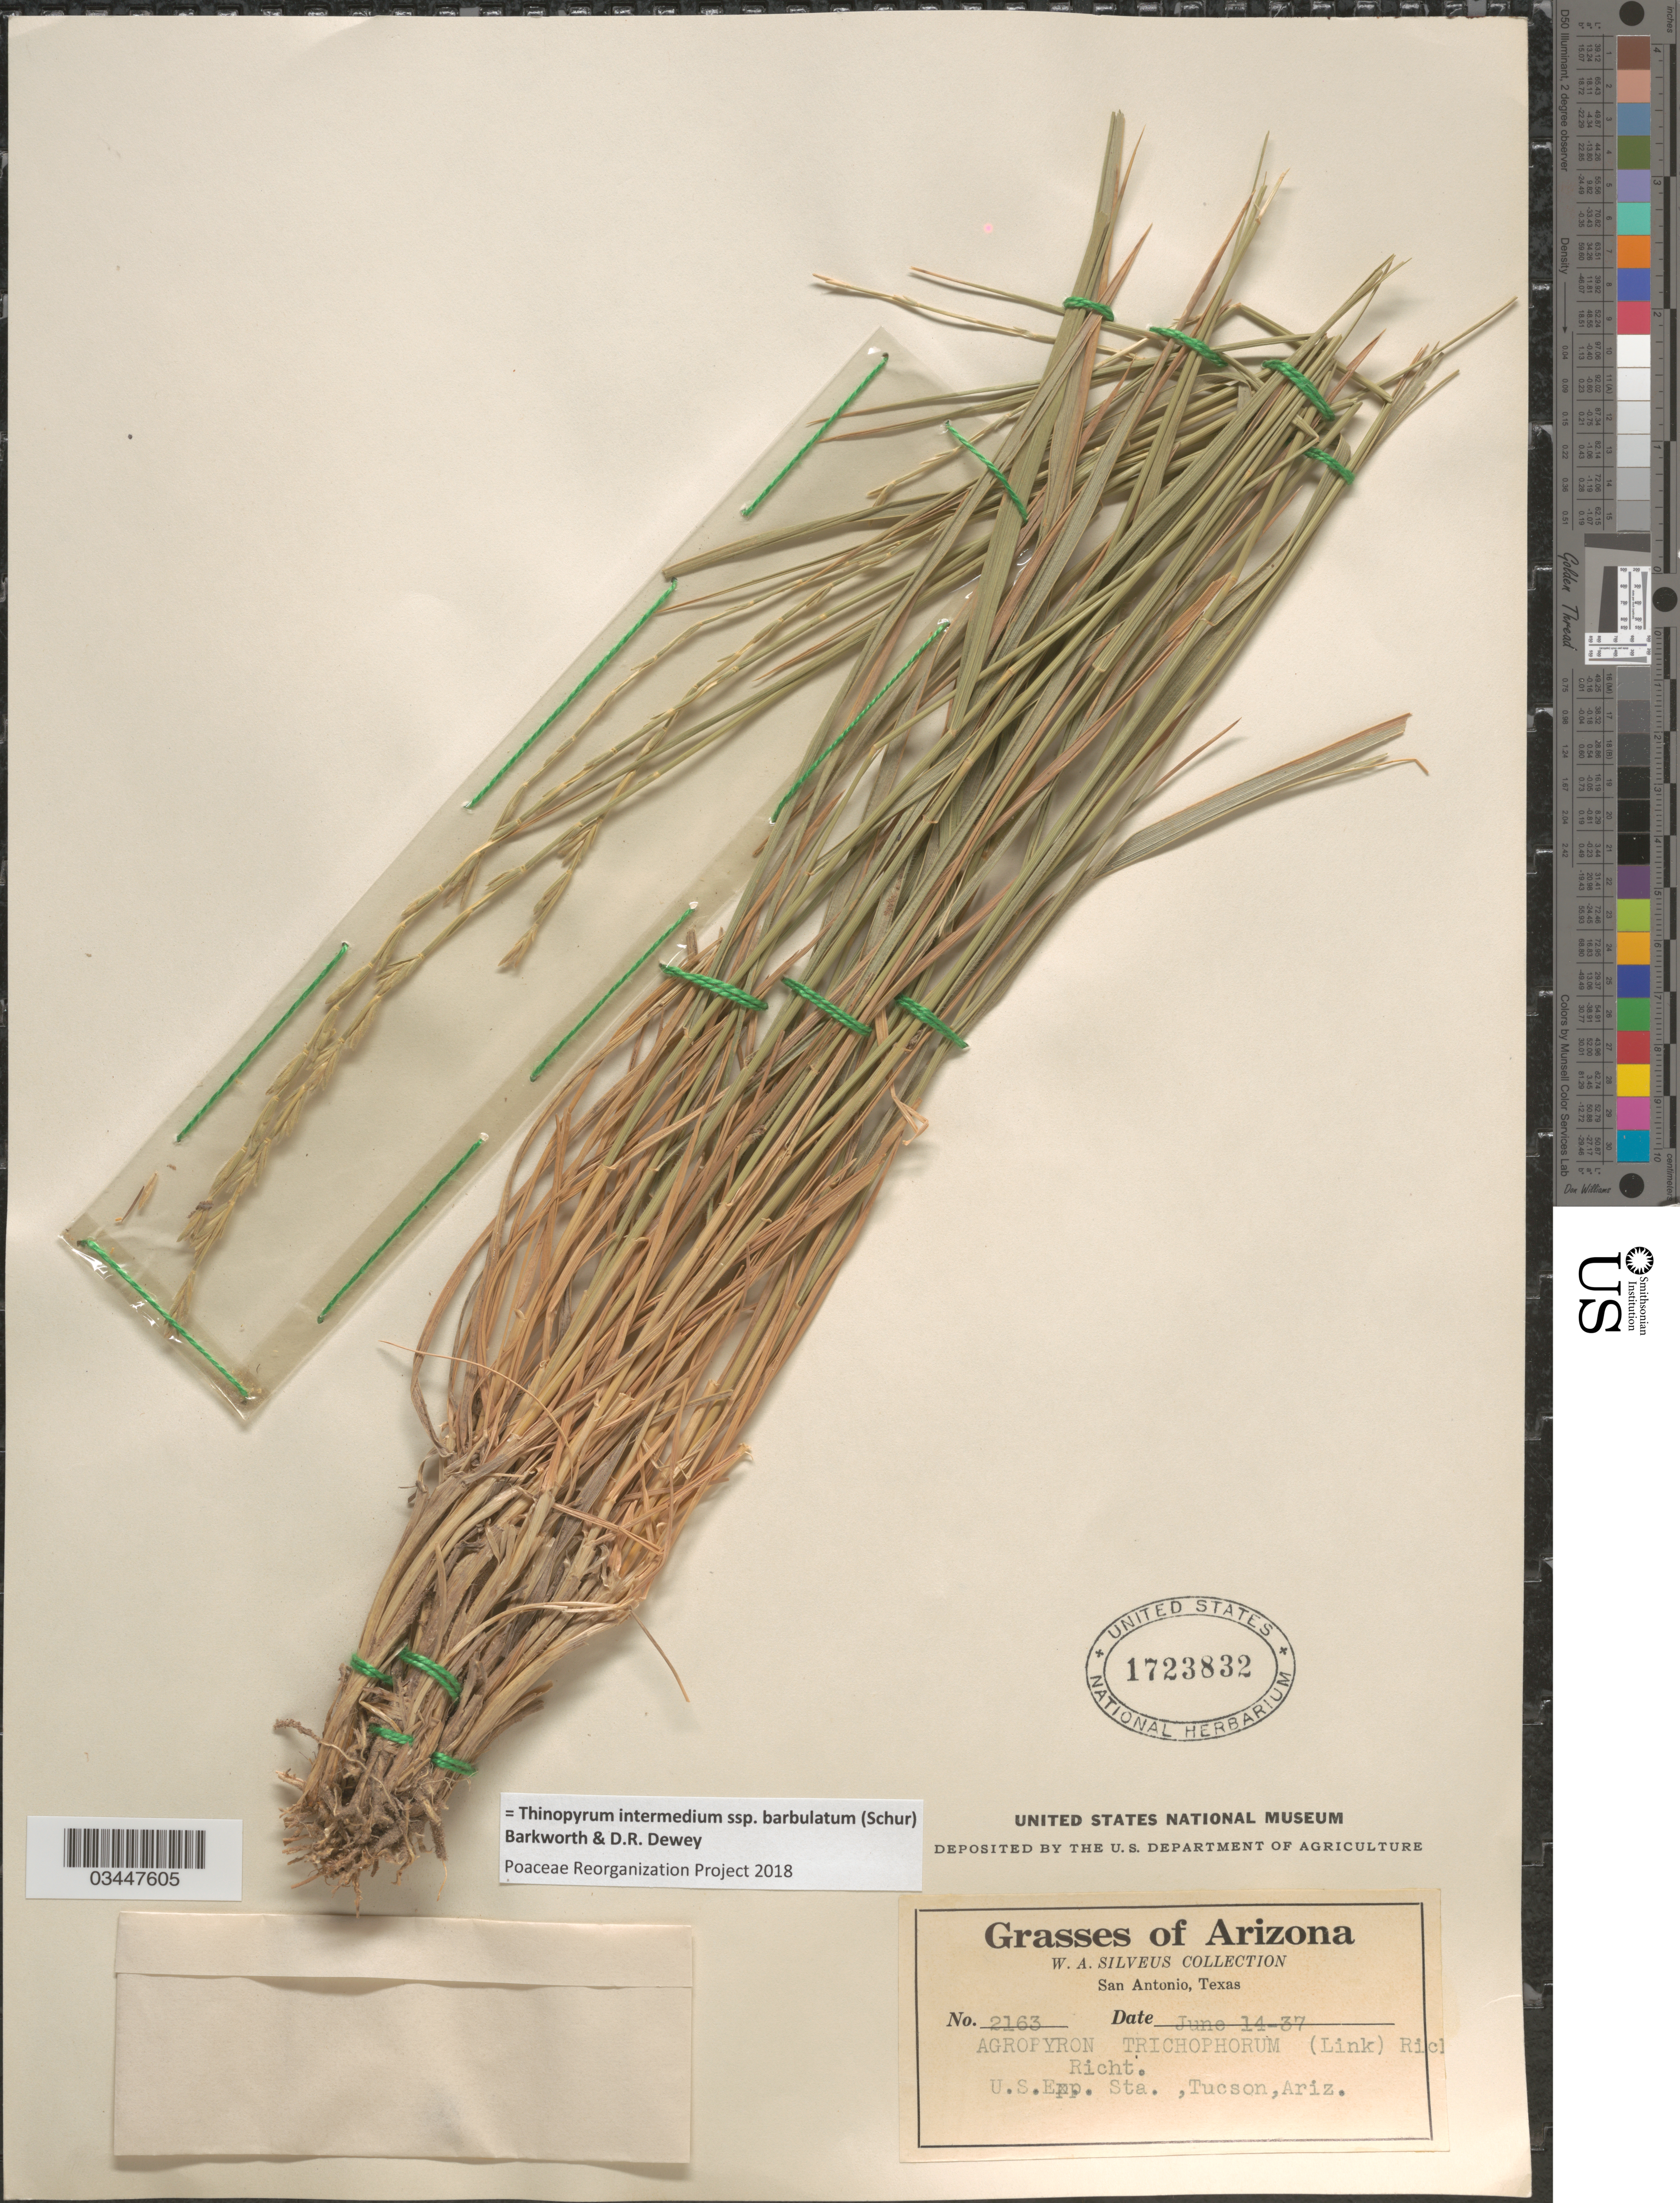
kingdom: Plantae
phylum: Tracheophyta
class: Liliopsida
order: Poales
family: Poaceae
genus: Thinopyrum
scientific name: Thinopyrum intermedium subsp. barbulatum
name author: (Schur) Barkworth & Dewey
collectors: W. Silveus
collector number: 2163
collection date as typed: Transcribed d/m/y: 14/6/37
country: United States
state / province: Arizona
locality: U.S.Exp. Sta. ,Tucson.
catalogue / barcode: US 1723832